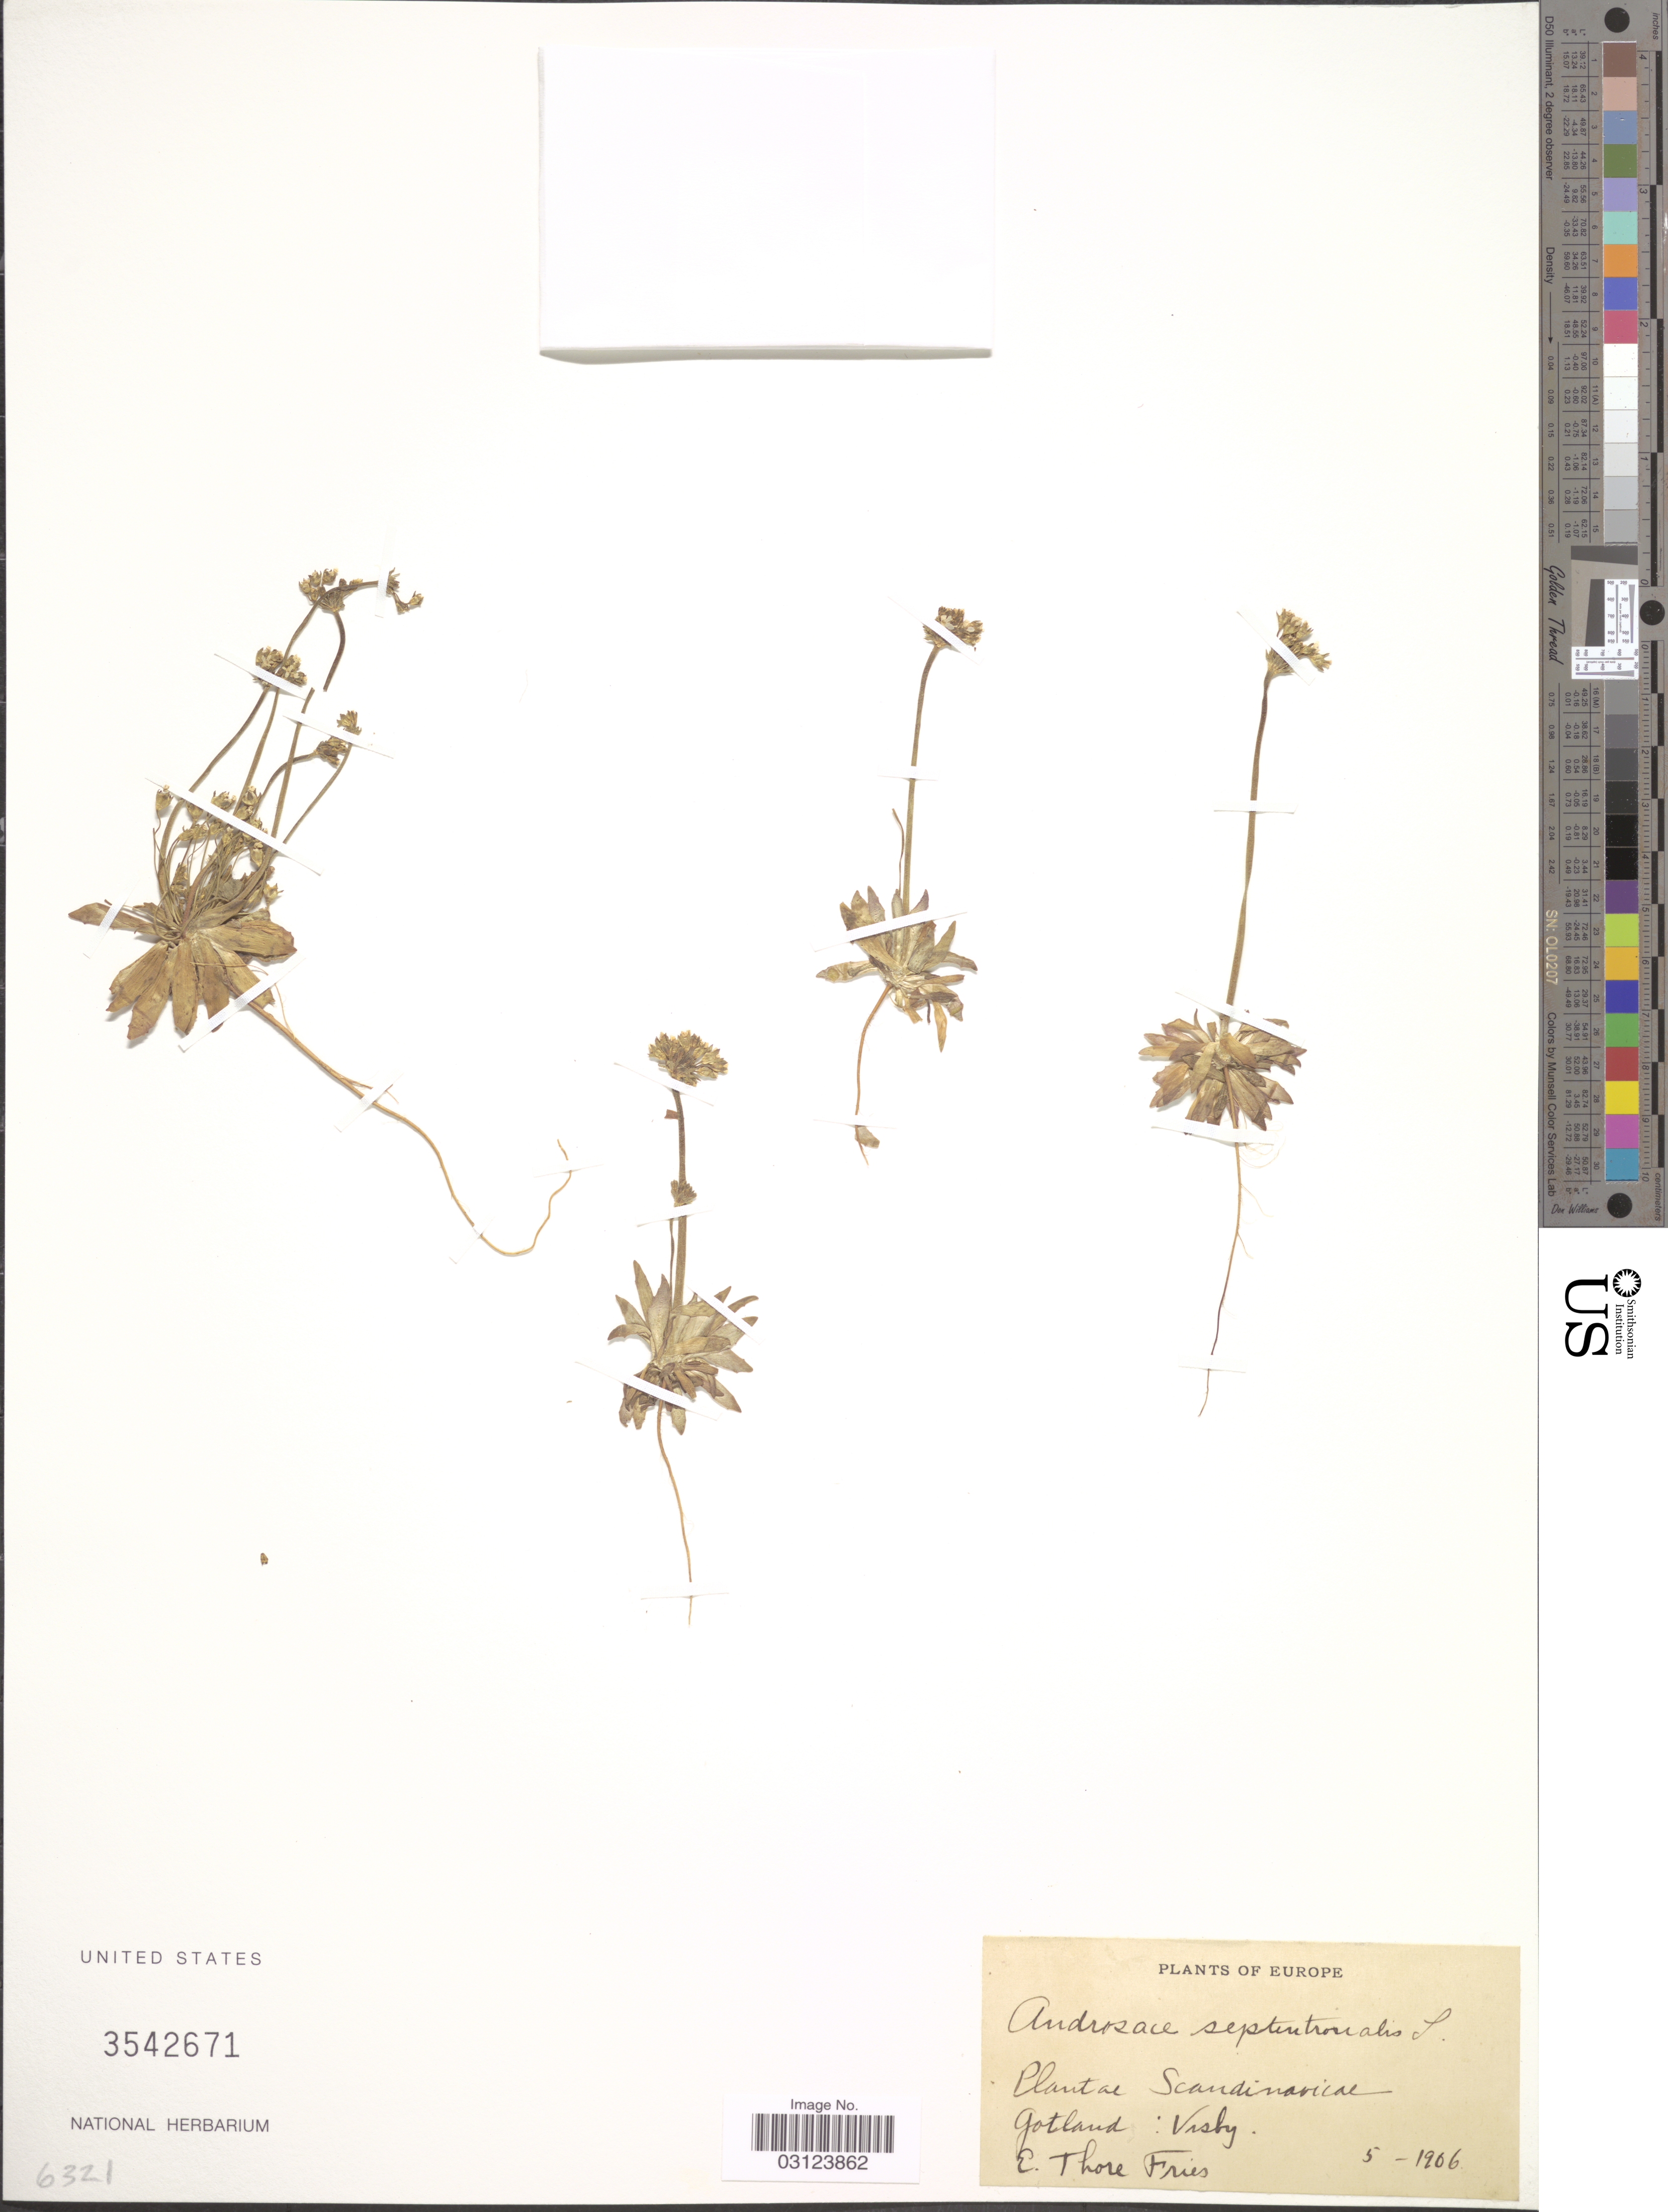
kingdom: Plantae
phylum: Tracheophyta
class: Magnoliopsida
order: Ericales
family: Primulaceae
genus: Androsace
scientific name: Androsace septentrionalis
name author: L.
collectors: E. Fries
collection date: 1906-05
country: Sweden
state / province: Gotland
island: Gotland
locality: Scandinavicae, Gotland: Visby.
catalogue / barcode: US 3542671